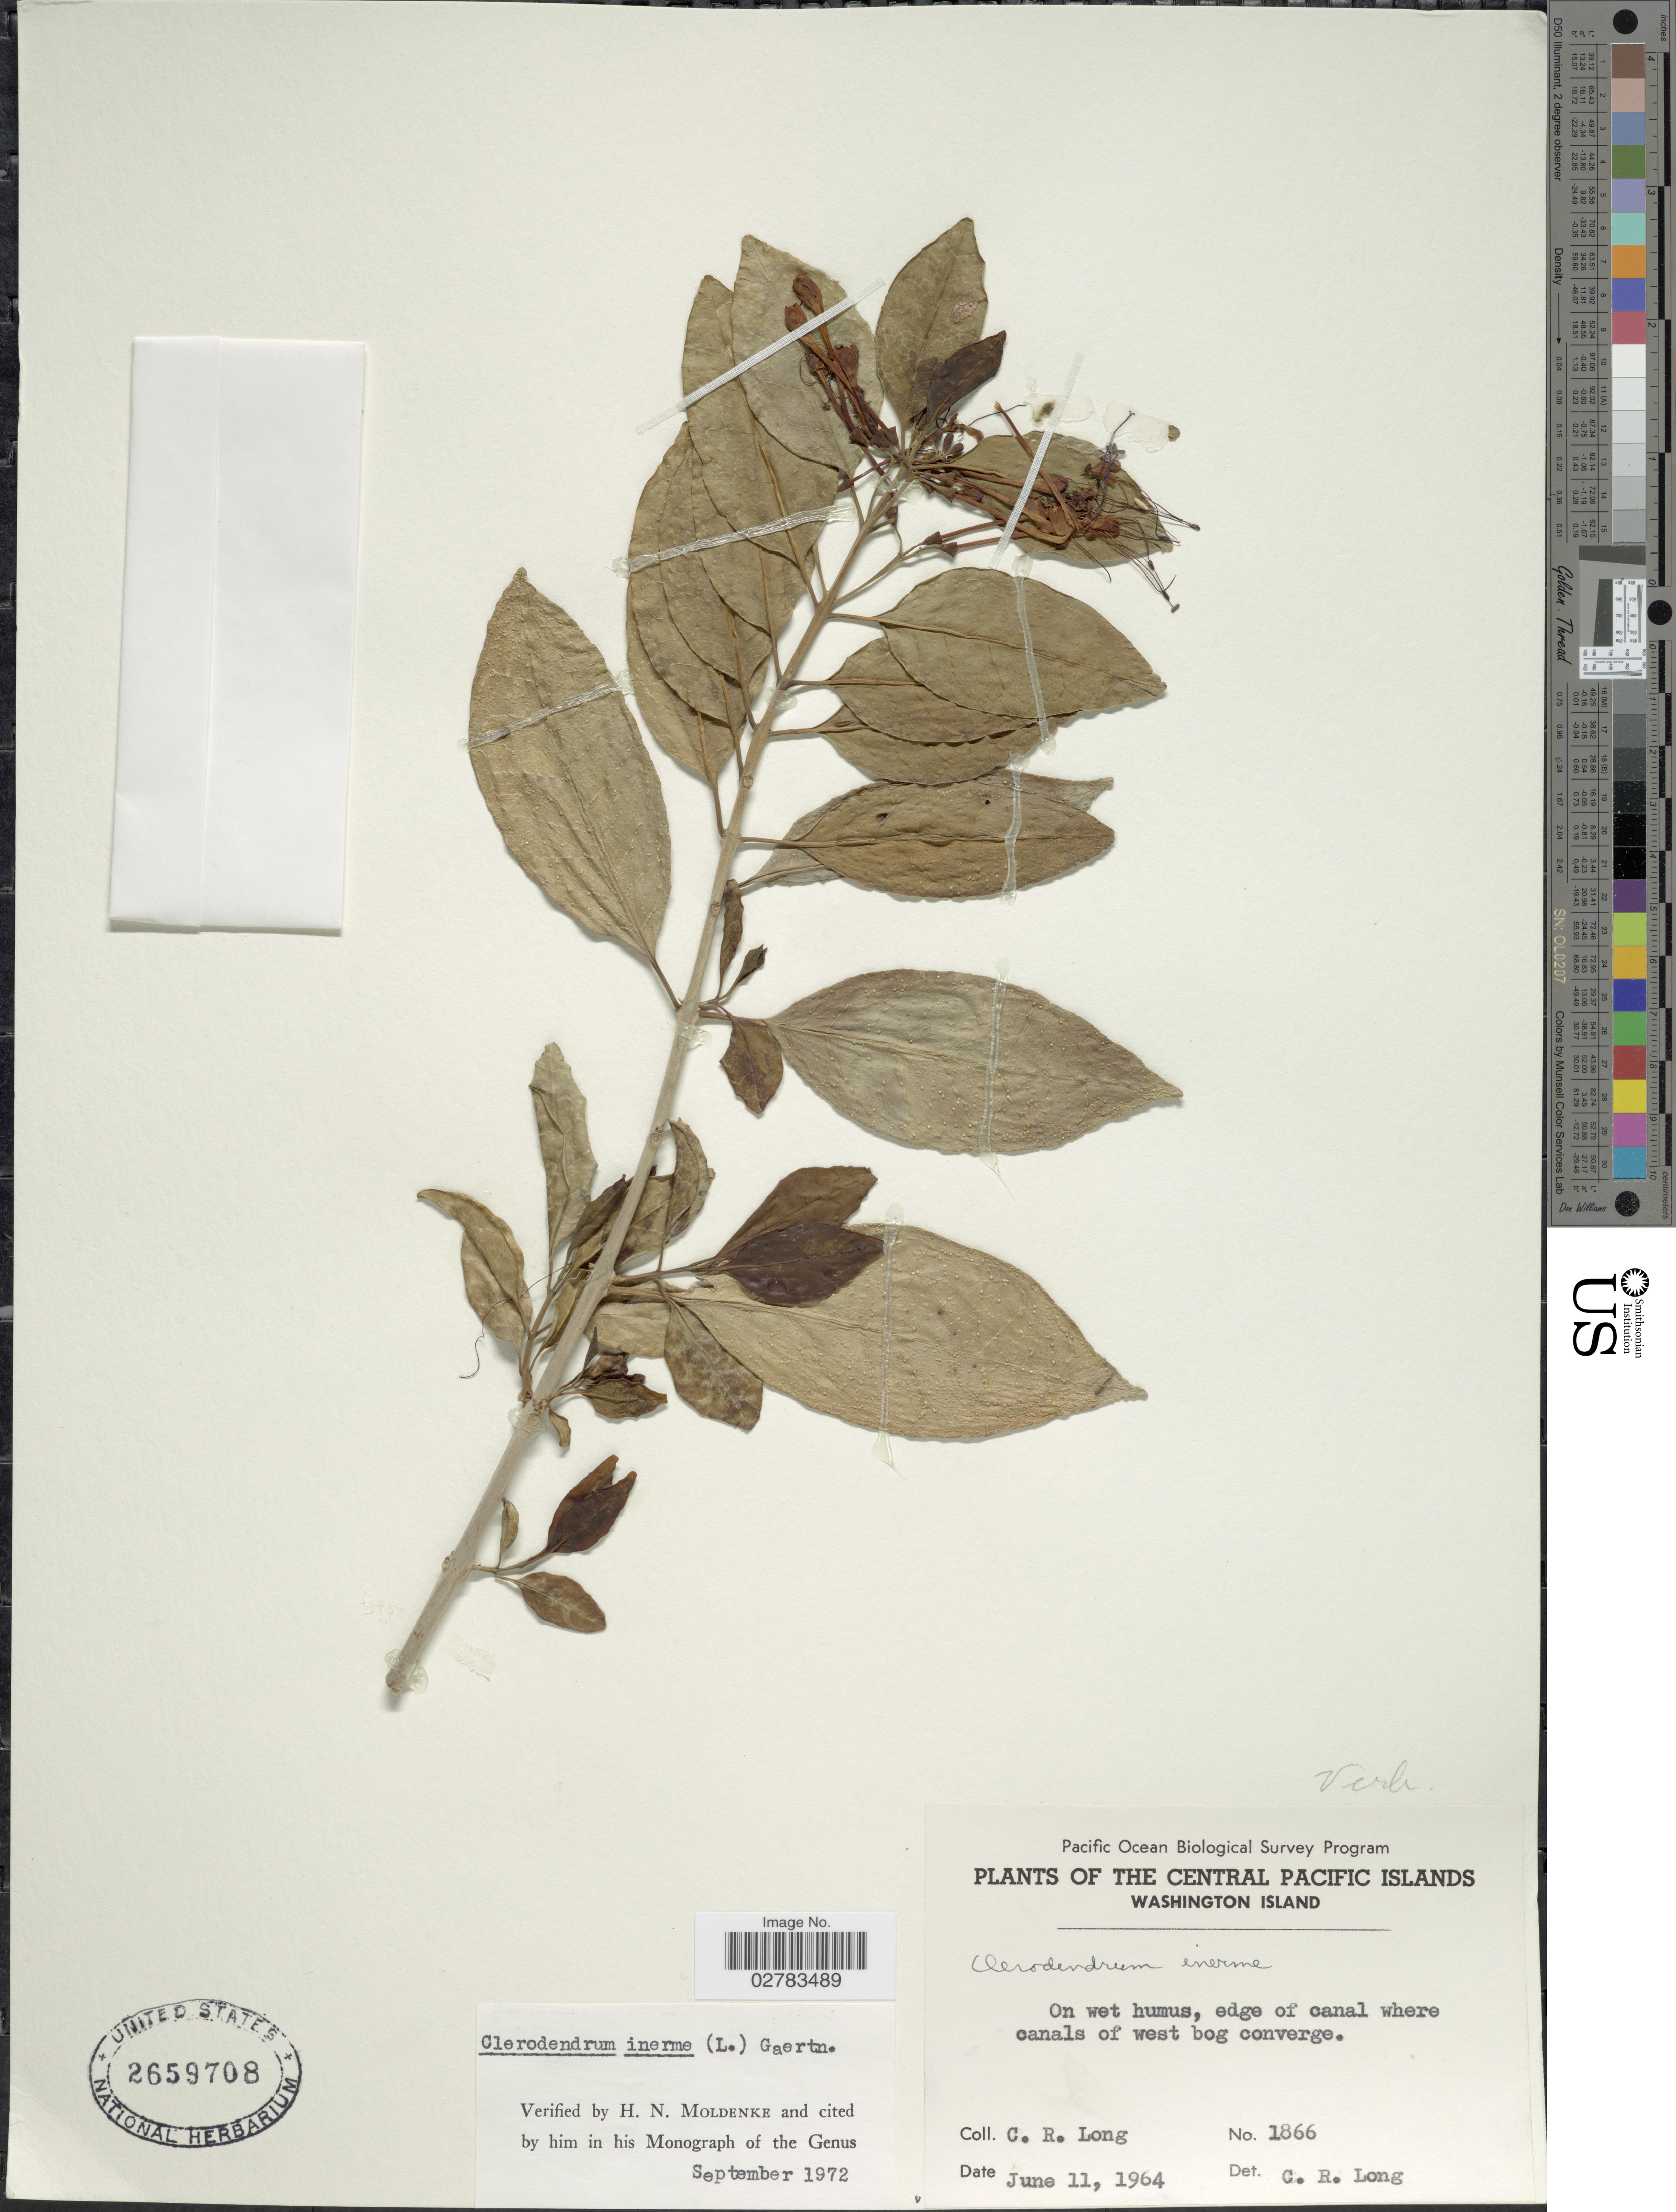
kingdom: Plantae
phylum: Tracheophyta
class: Magnoliopsida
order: Lamiales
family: Lamiaceae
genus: Clerodendrum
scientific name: Clerodendrum inerme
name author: (L.) Gaertn.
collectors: C. R. Long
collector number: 1866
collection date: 1964-06-11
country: Kiribati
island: Teraina [Washington]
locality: The Central Pacific Islands, Washington Island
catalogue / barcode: US 2659708